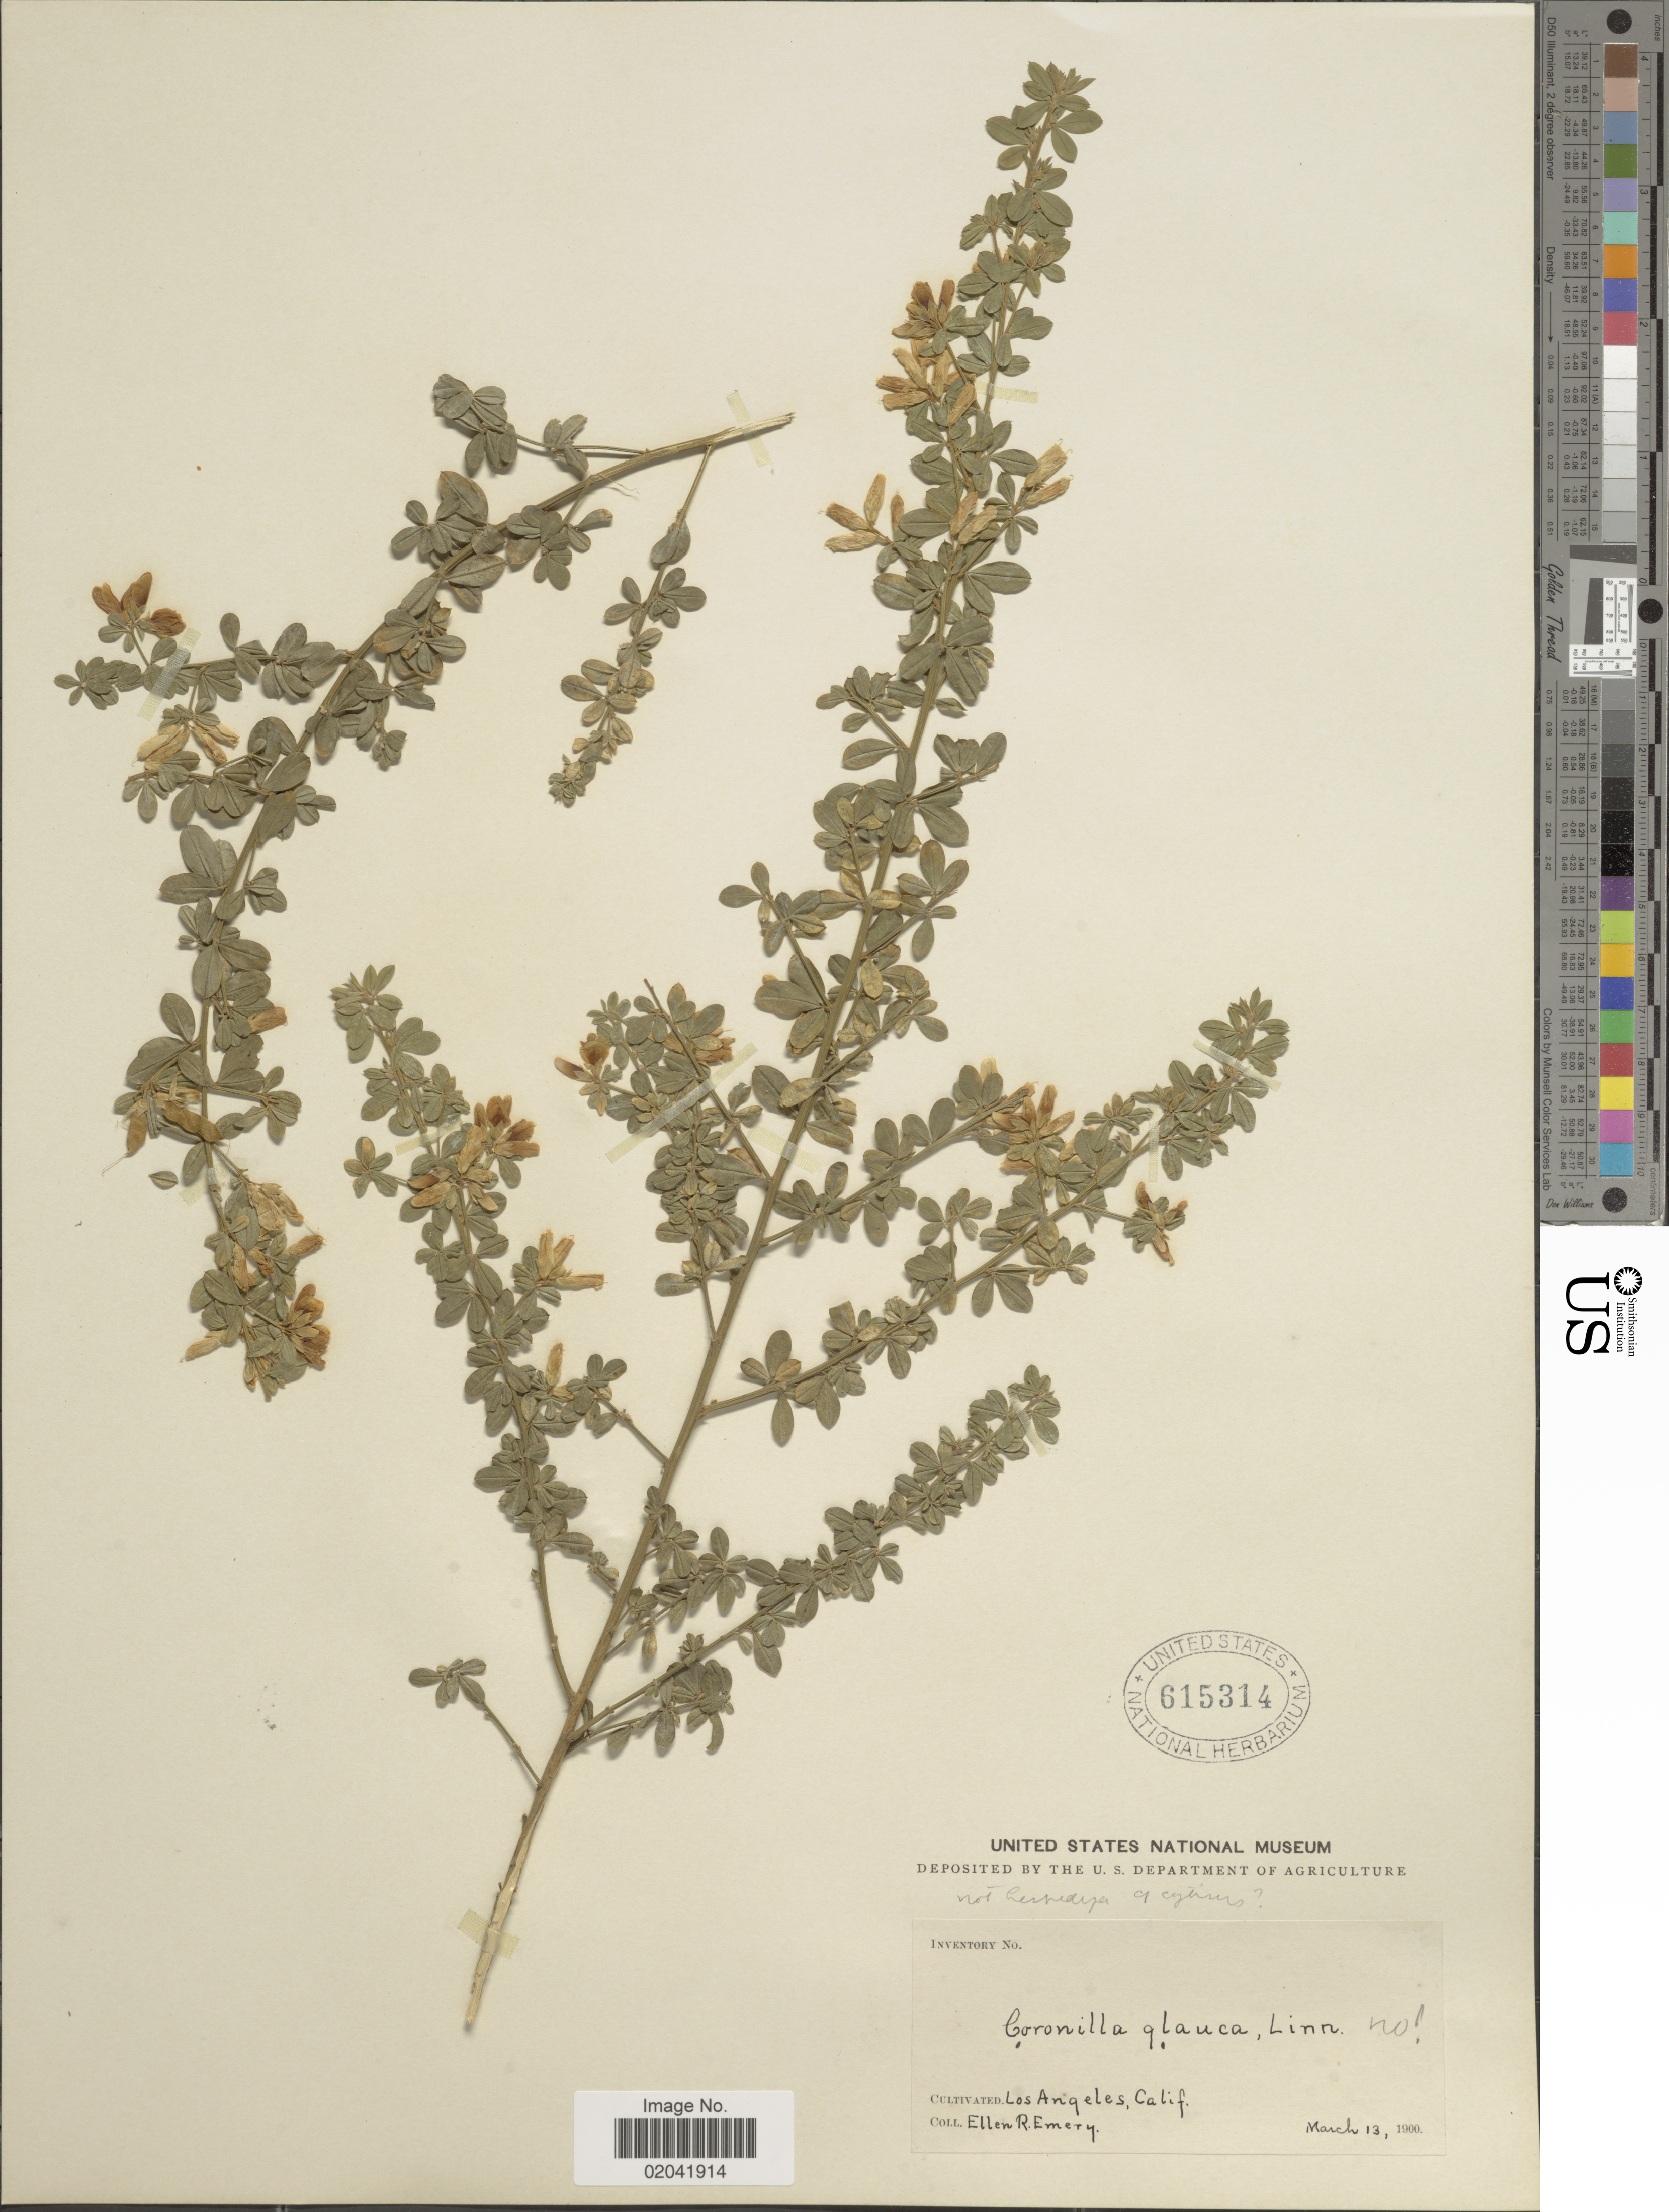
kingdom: Plantae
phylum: Tracheophyta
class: Magnoliopsida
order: Fabales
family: Fabaceae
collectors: E. Emery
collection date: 1900-03-13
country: United States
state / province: California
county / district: Los Angeles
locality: Cultivated Los Angeles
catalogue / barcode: US 615314